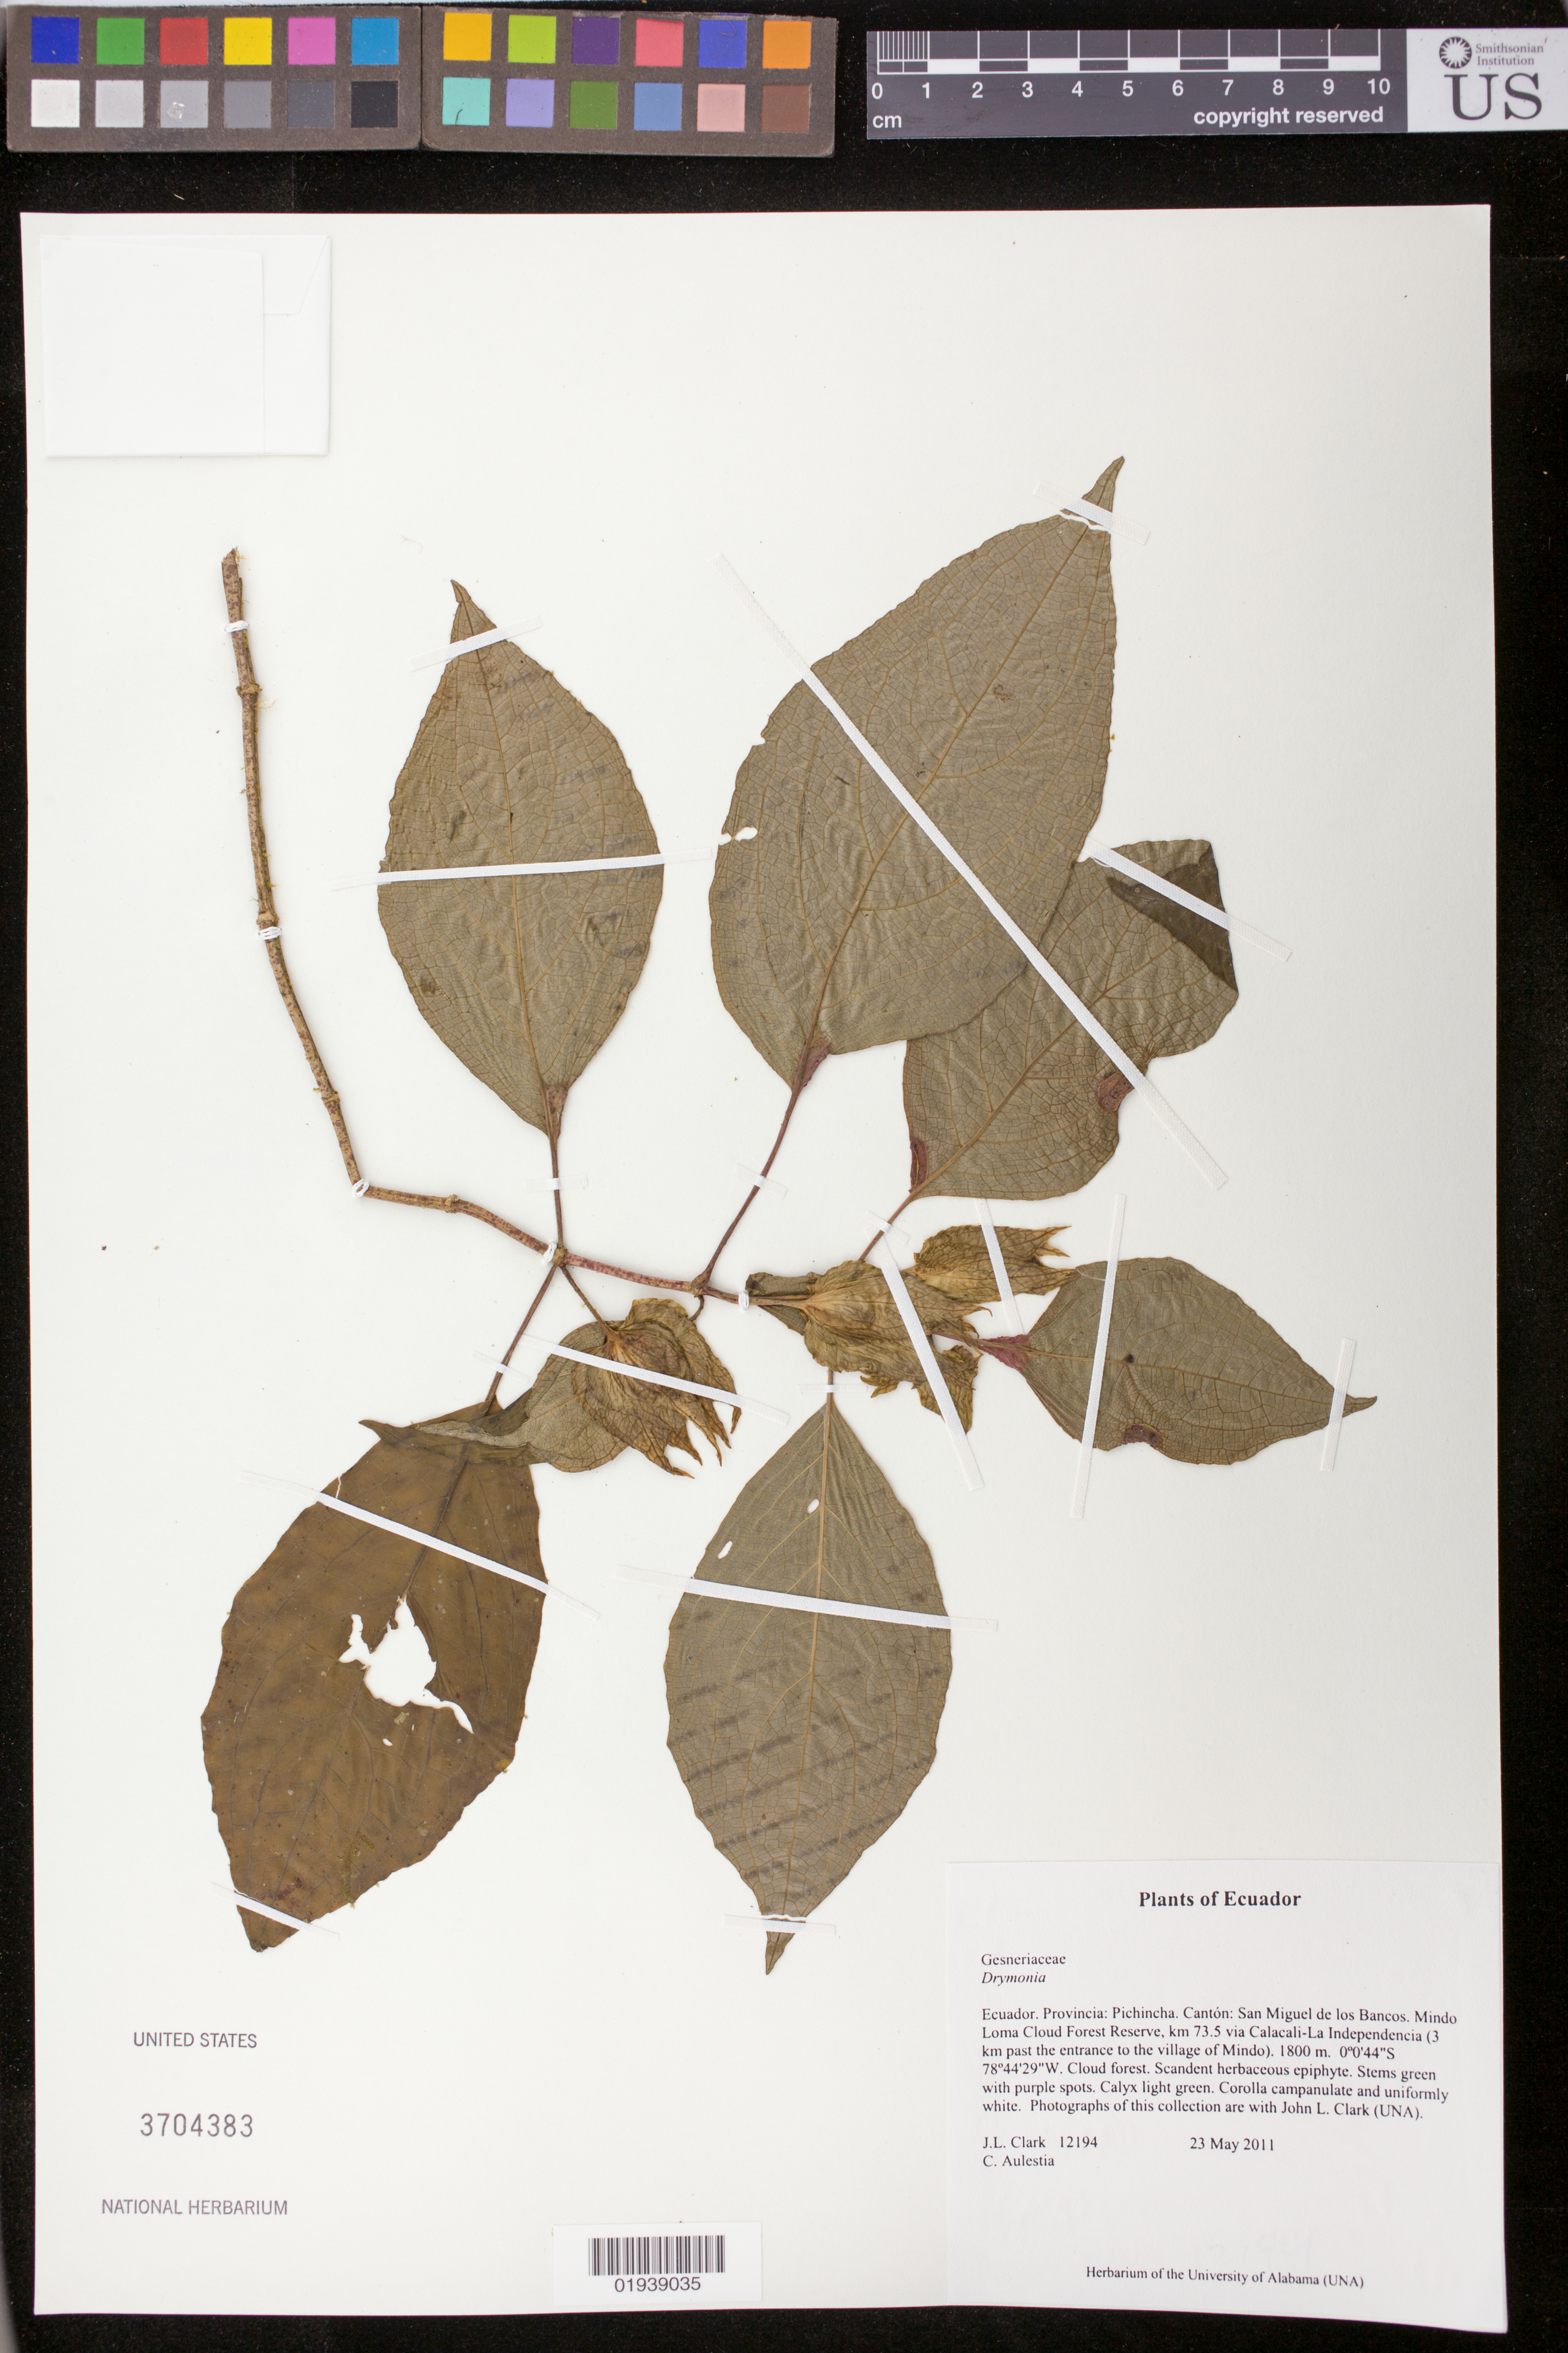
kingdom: Plantae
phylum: Tracheophyta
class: Magnoliopsida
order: Lamiales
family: Gesneriaceae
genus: Drymonia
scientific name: Drymonia sp.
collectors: J. L. Clark & C. Aulestia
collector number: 12194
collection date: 2011-05-23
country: Ecuador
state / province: Pichincha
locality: Canton: San Miguel de los Bancos. Mindo Loma Cloud Forest Reserve, km 73.5 via Calacali-La Independencia (3 km past the entrance to the village of Mindo).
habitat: Cloud forest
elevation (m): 1800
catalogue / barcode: US 3704383